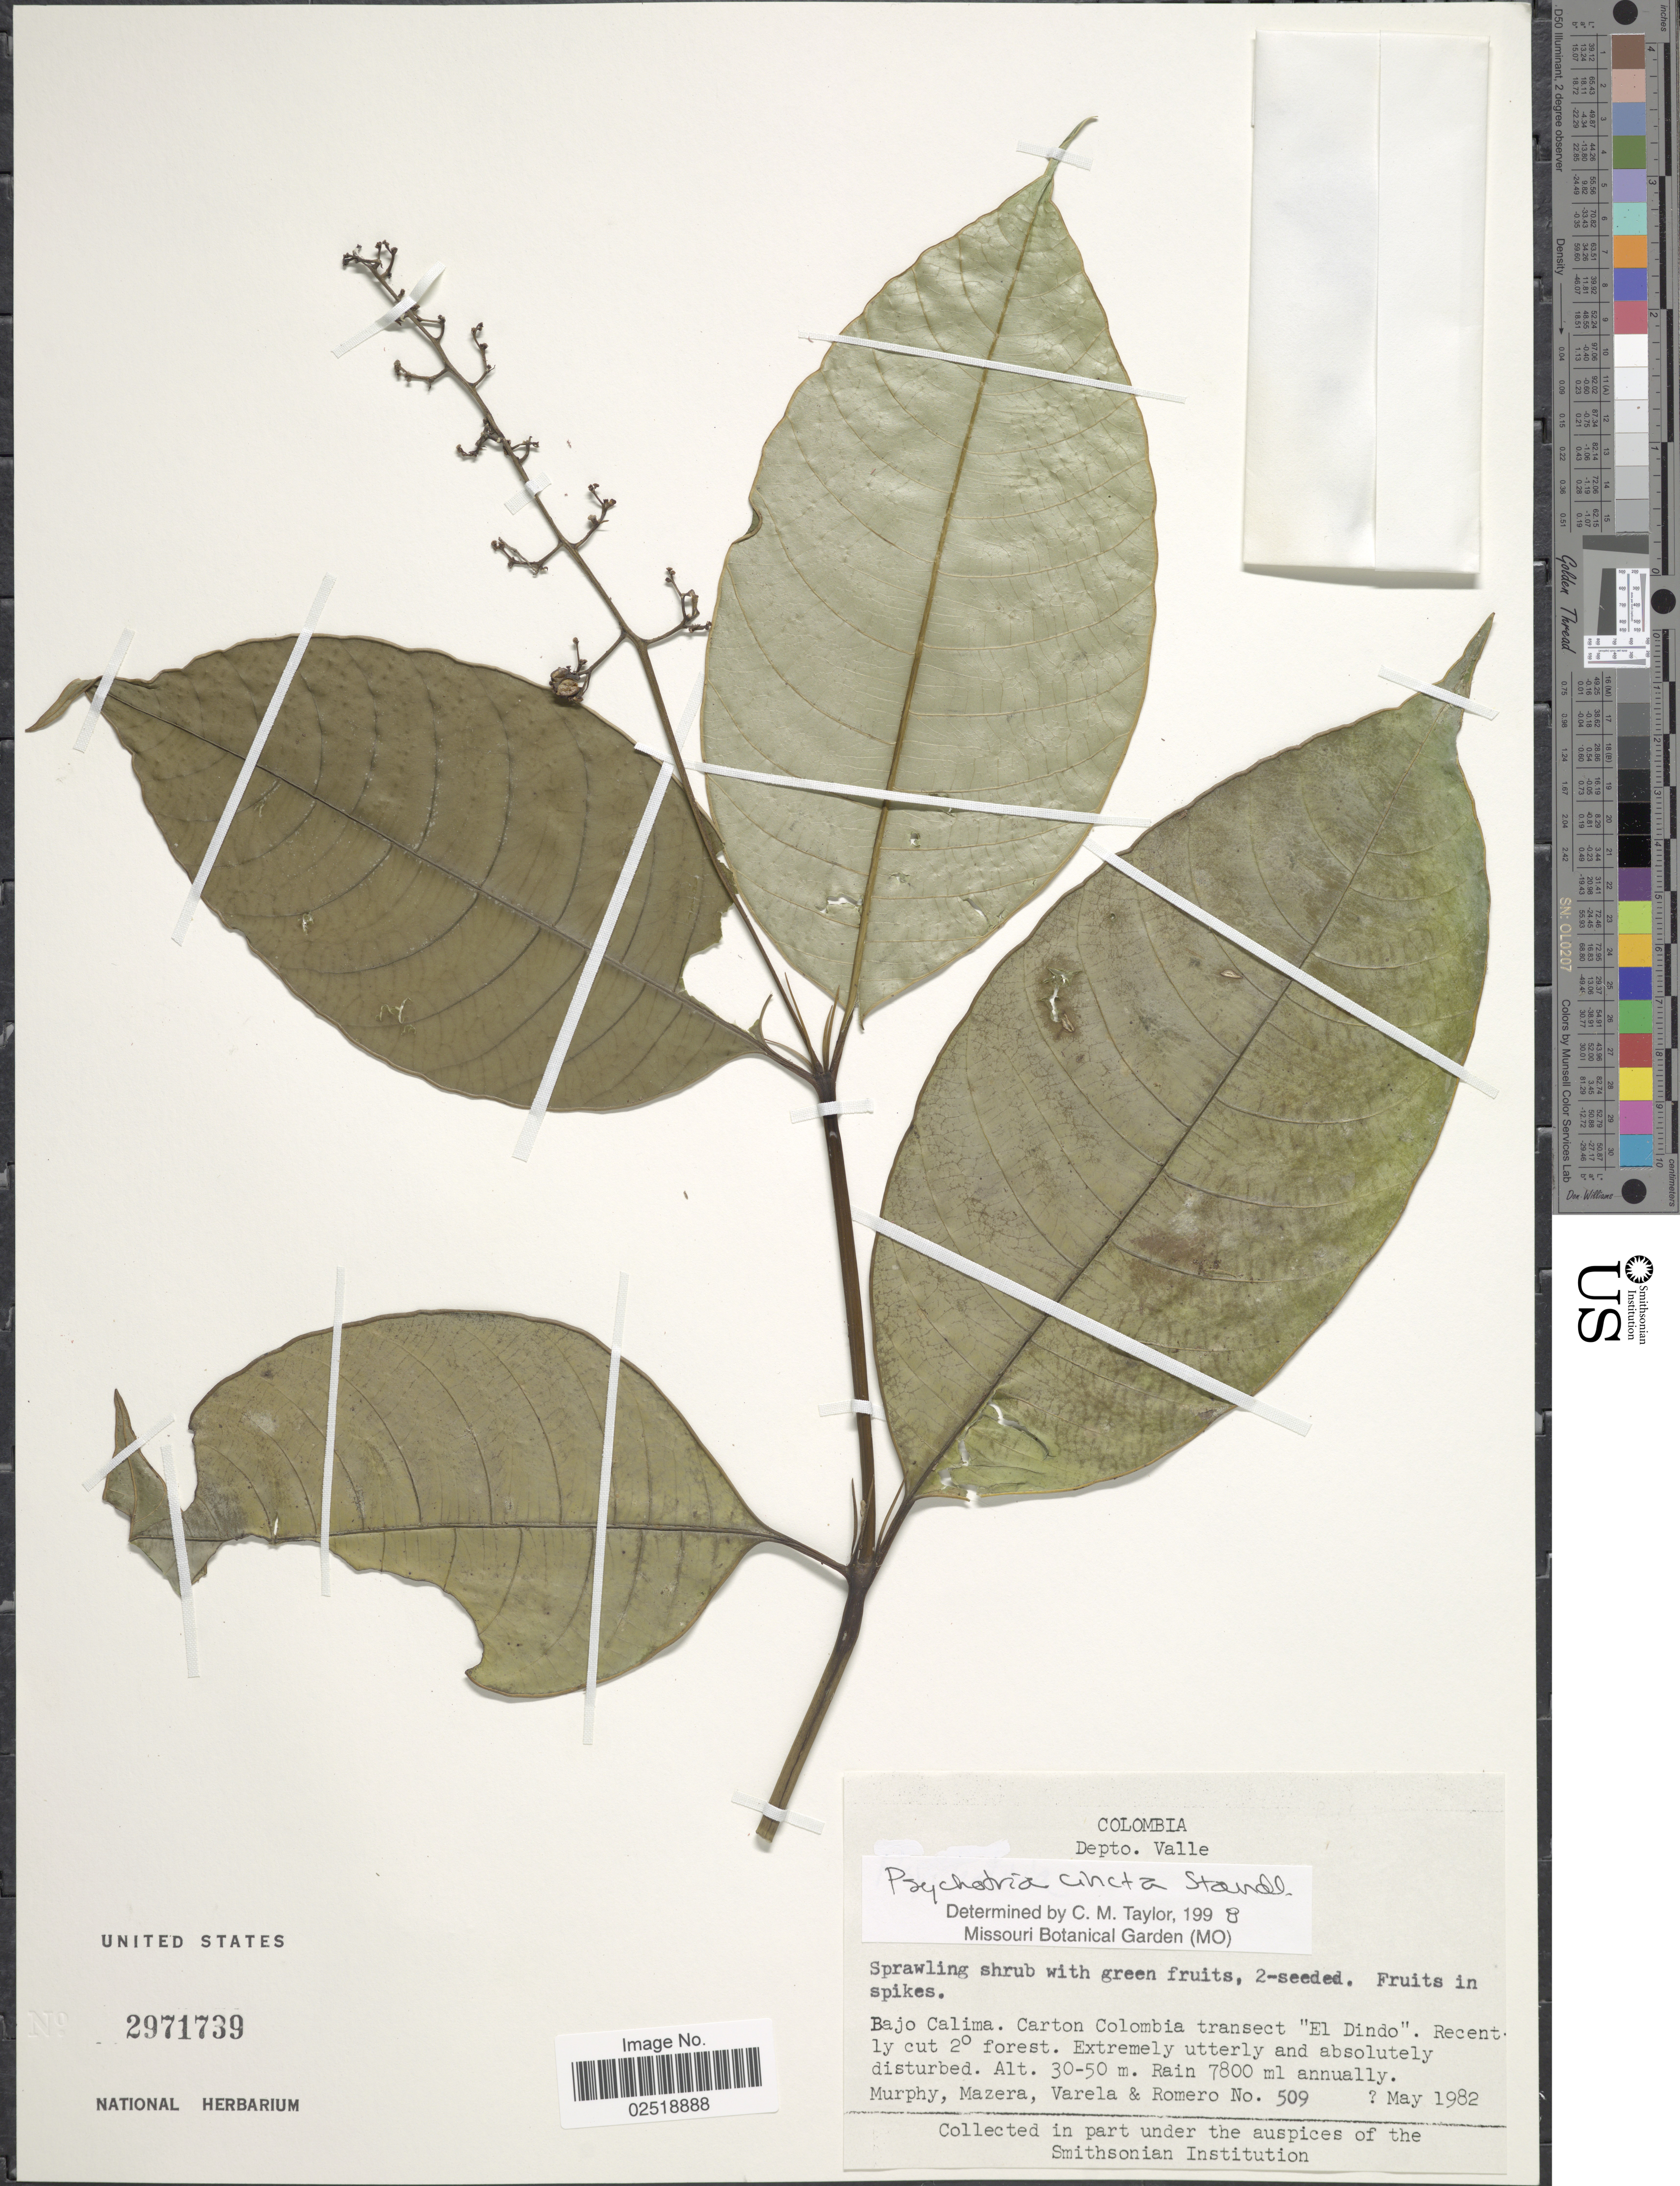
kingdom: Plantae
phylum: Tracheophyta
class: Magnoliopsida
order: Gentianales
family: Rubiaceae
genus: Psychotria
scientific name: Psychotria cincta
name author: Standl.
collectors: -. Murphy, Mazera, -. Varela & -. Romero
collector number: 509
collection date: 1982-05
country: Colombia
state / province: Valle del Cauca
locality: Depto. Valle, Bajo Calima. Carton Colombia transect 'El Dindo' Reecently cut 2° forest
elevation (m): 30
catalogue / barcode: US 2971739